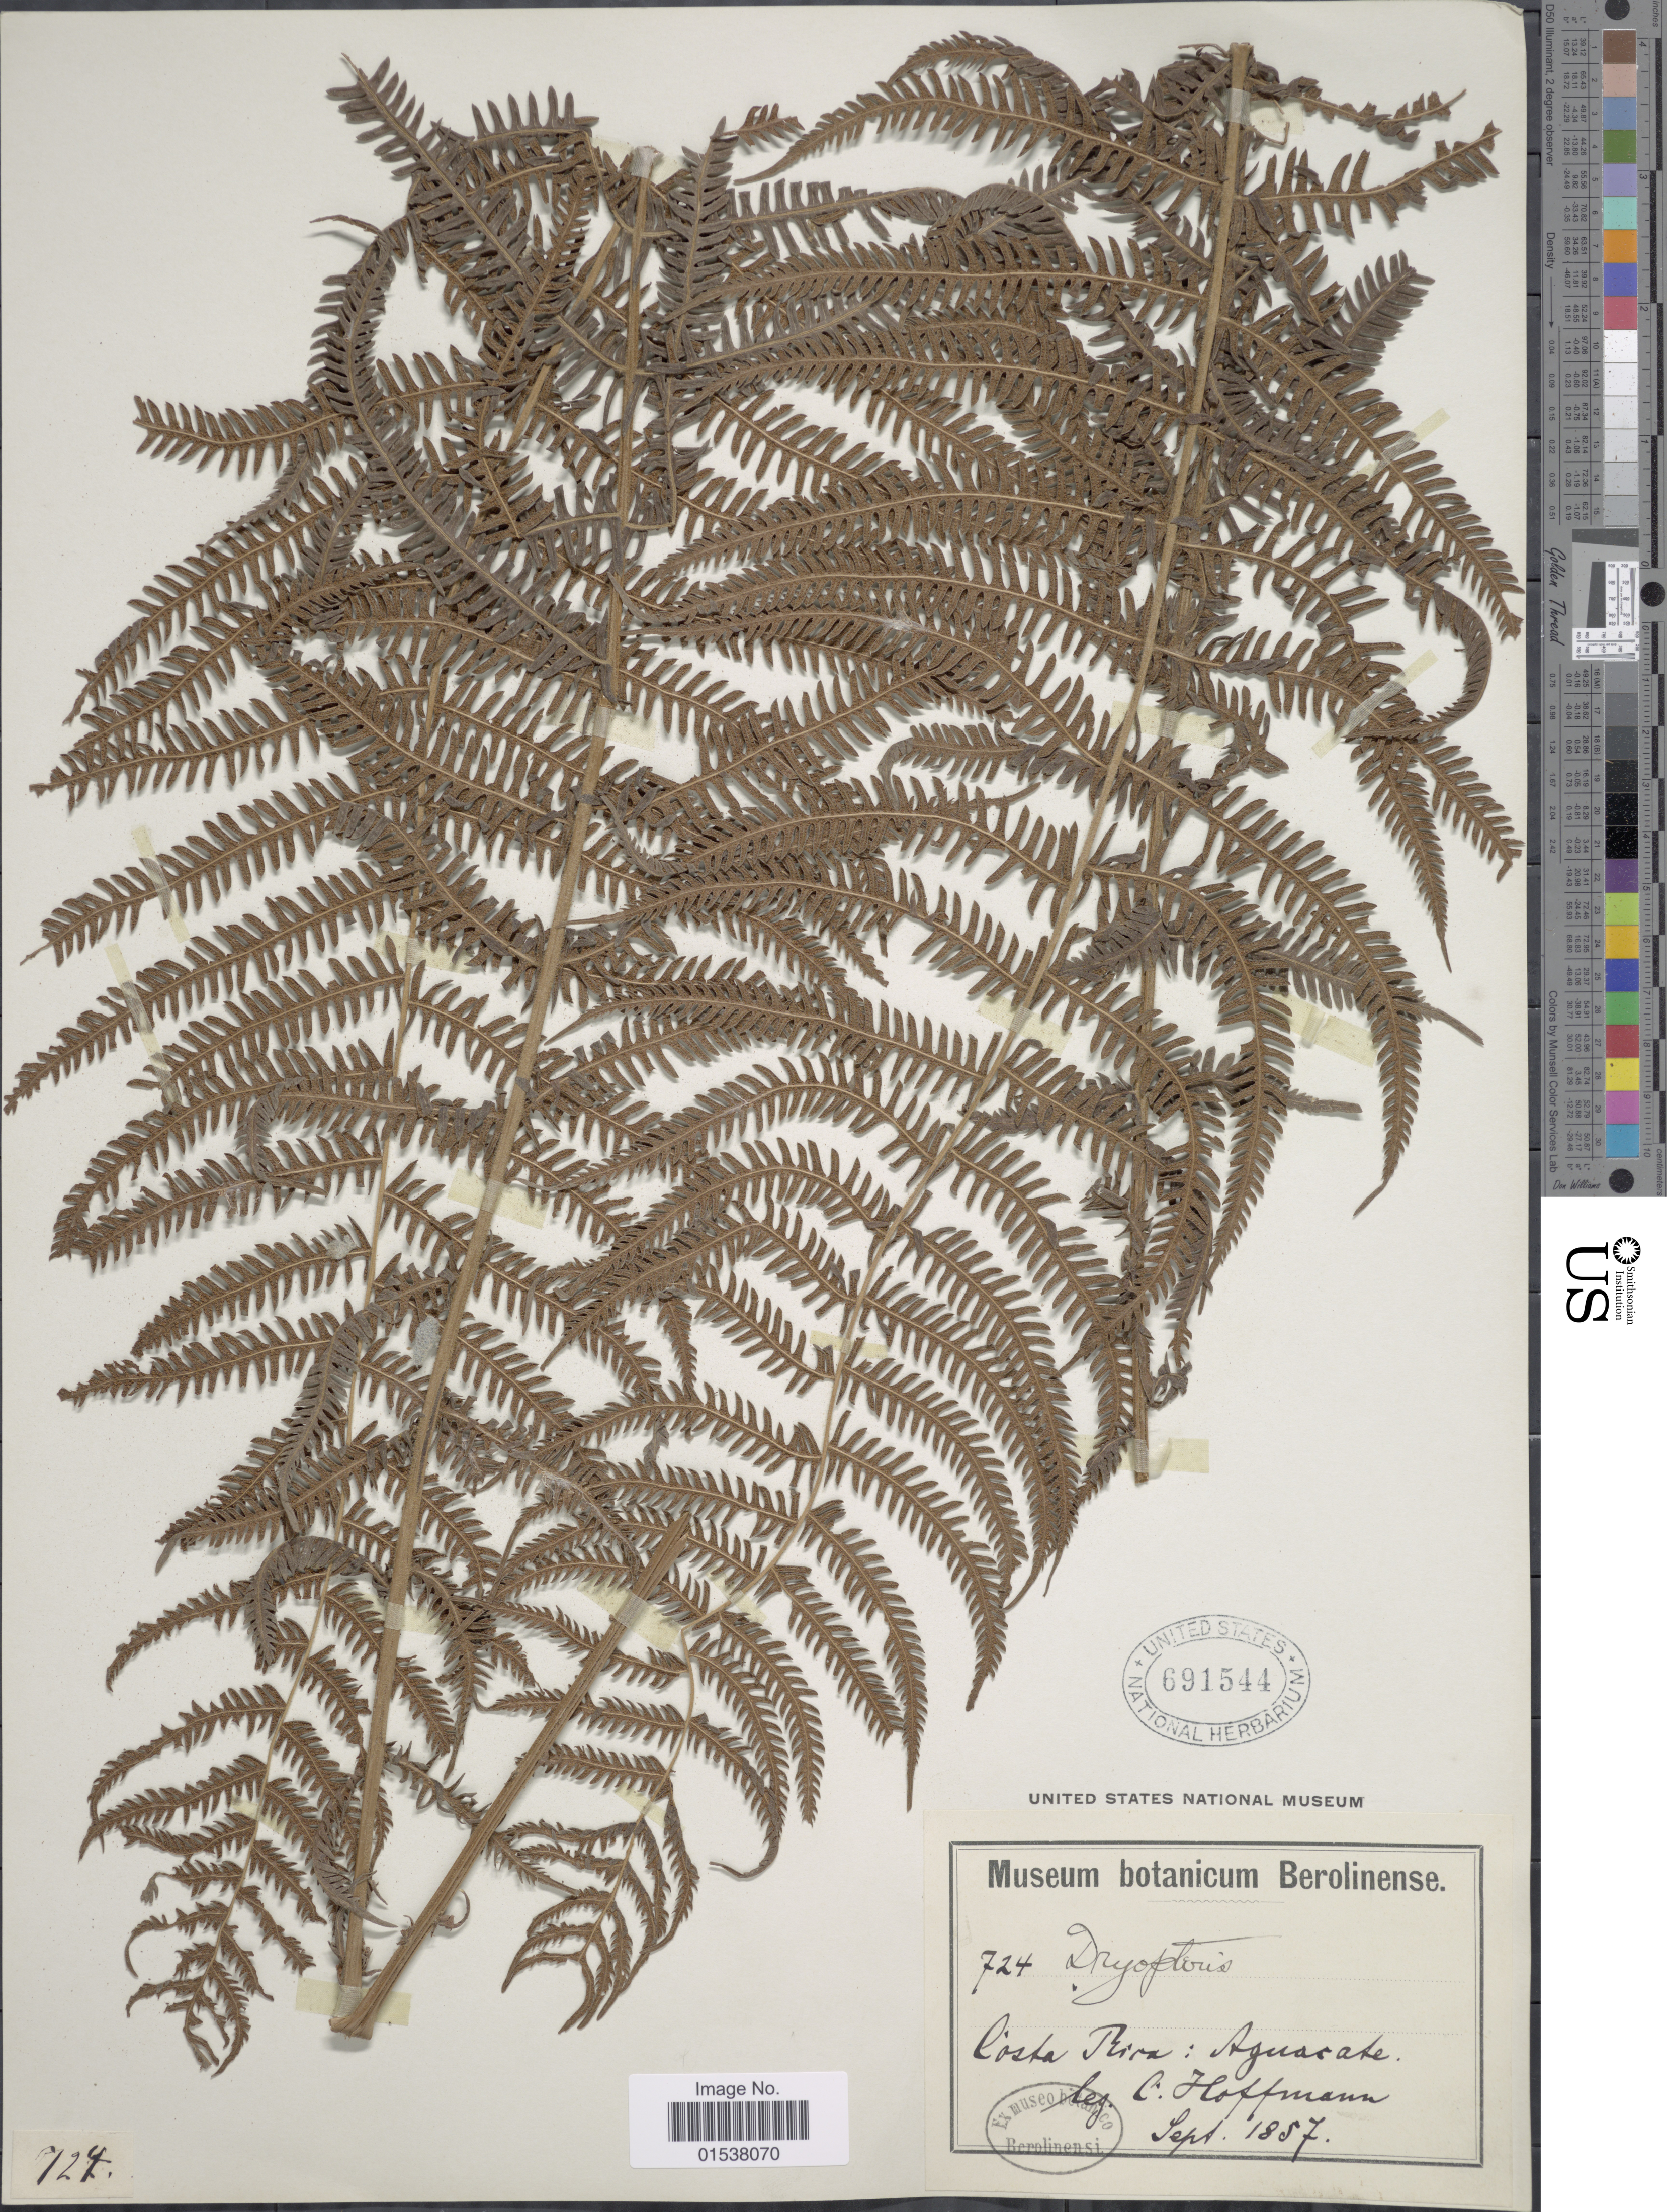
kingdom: Plantae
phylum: Tracheophyta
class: Polypodiopsida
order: Polypodiales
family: Thelypteridaceae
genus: Amauropelta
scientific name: Amauropelta balbisii (Spreng.) comb. nov., ined. 2015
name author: (Spreng.)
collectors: C. Hoffmann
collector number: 724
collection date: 1857-09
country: Costa Rica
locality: Costa Rica: Aguacate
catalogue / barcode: US 691544